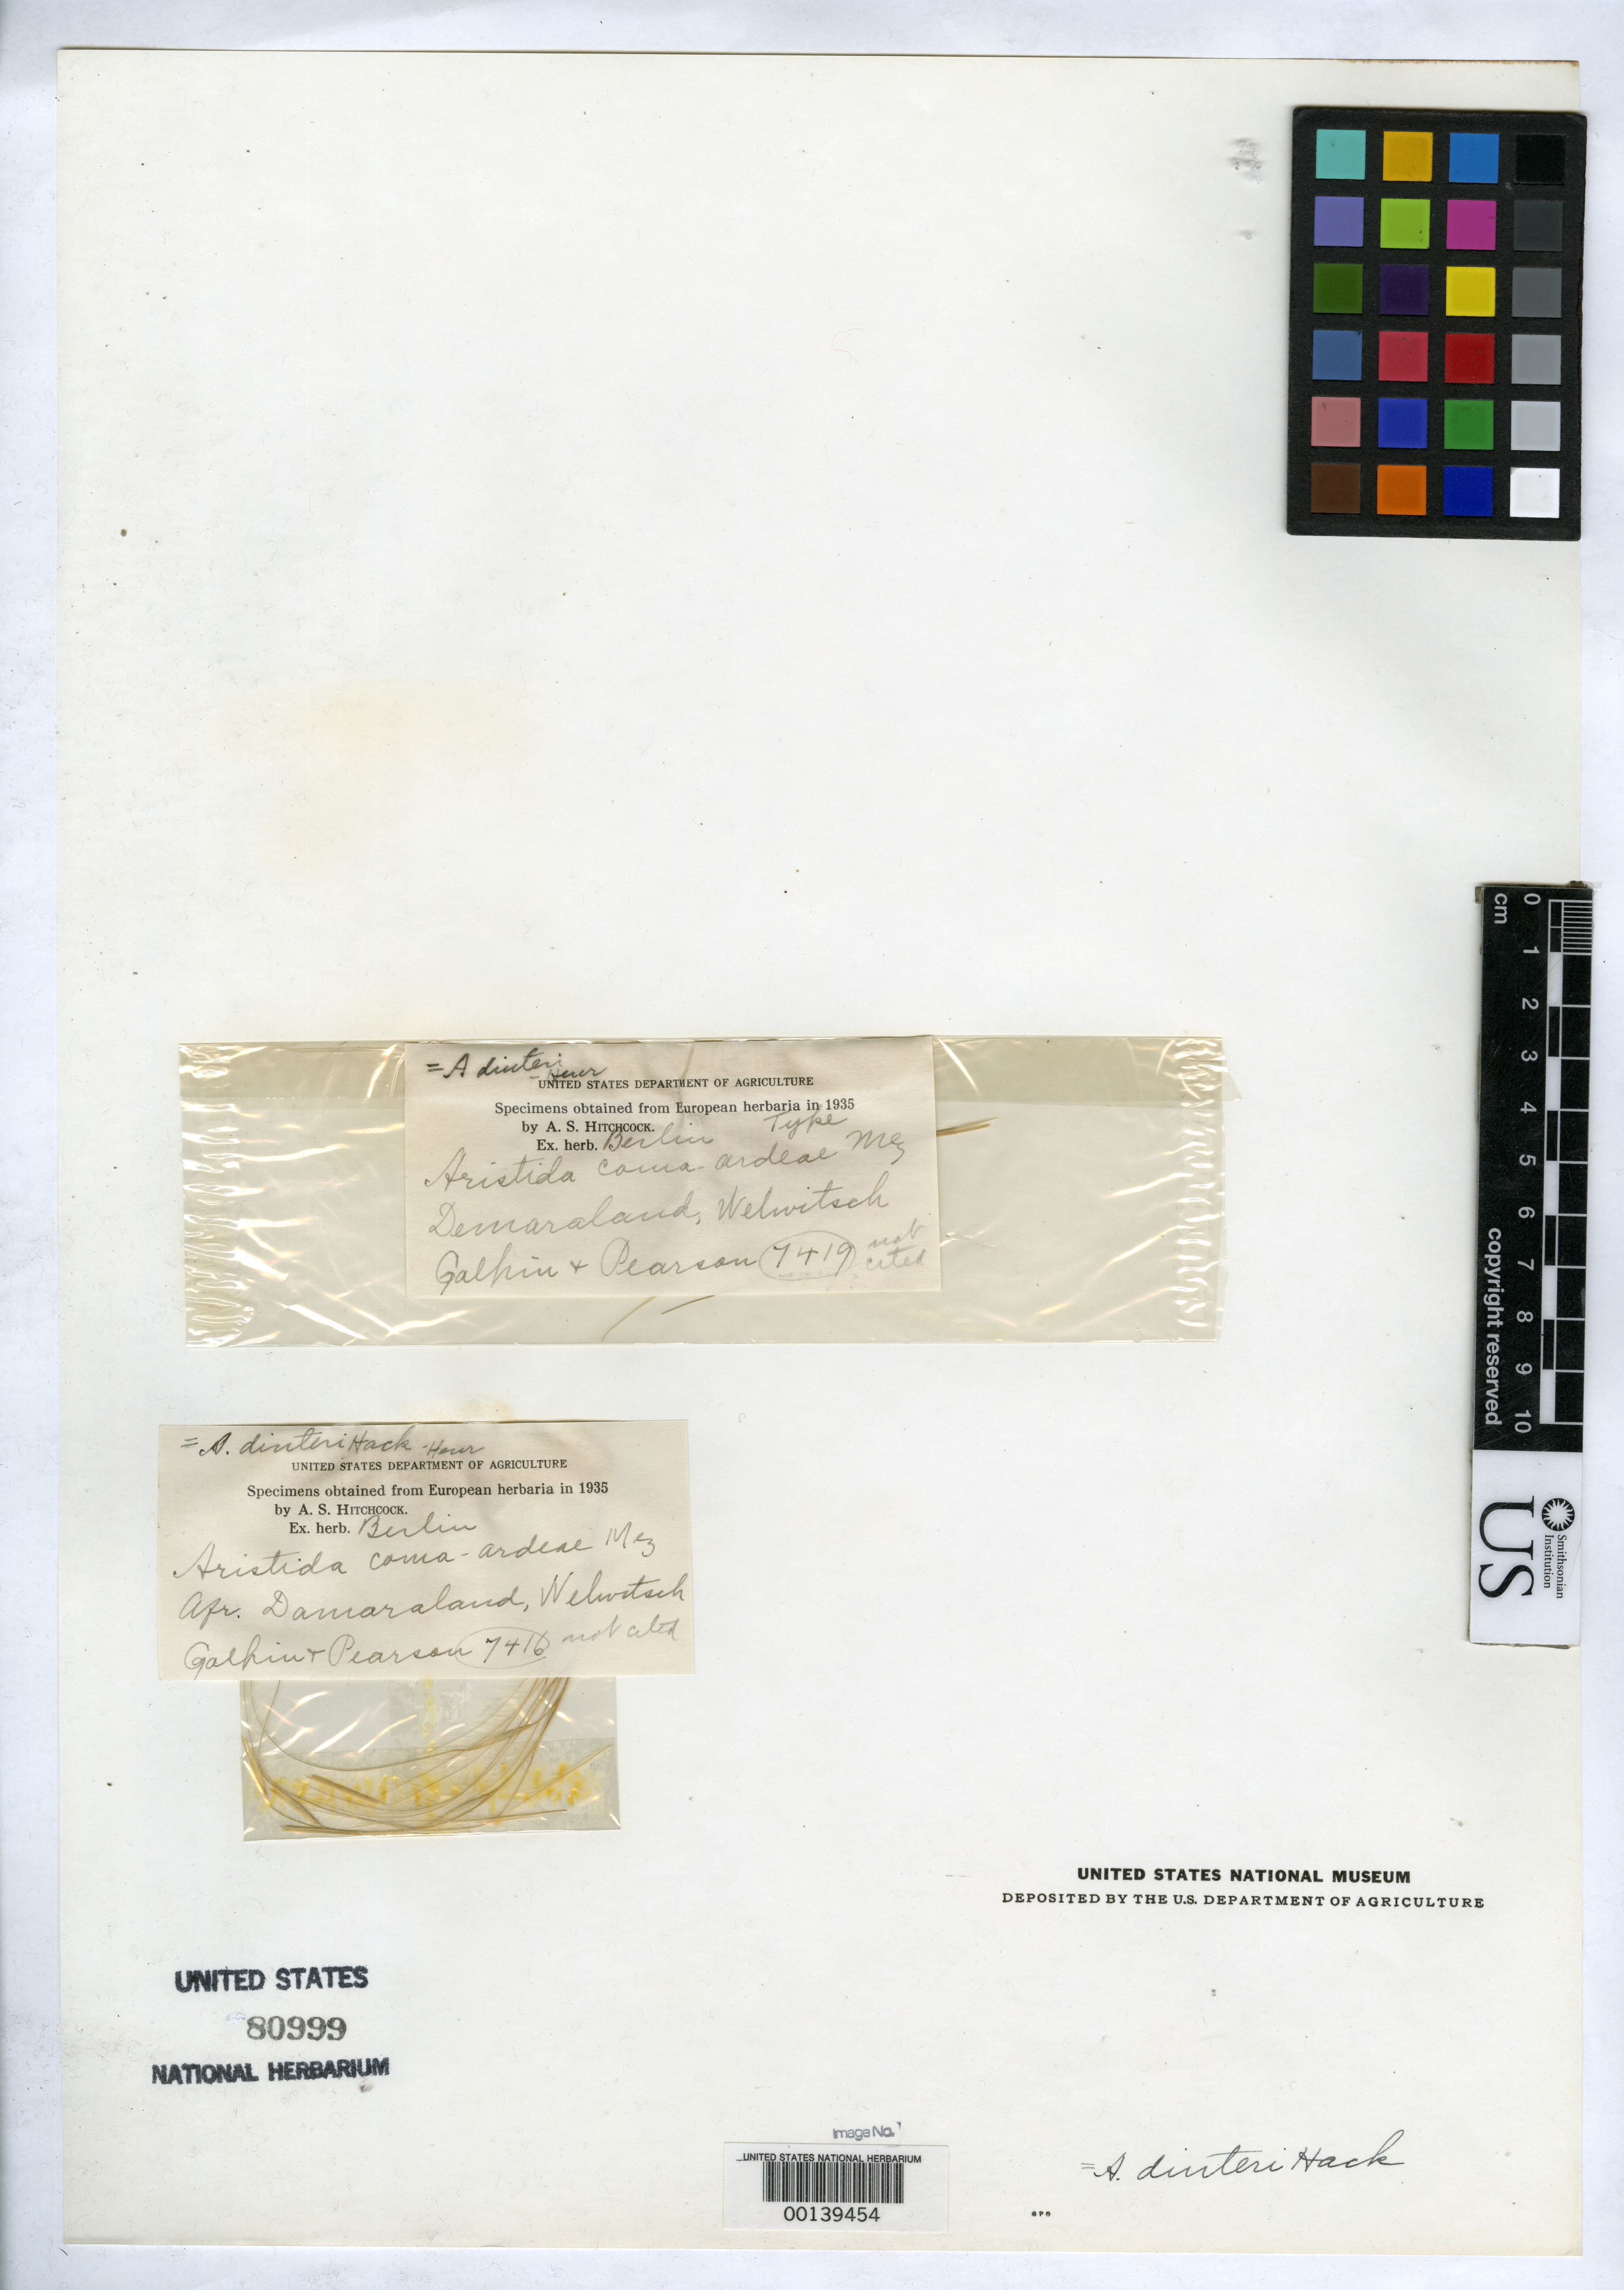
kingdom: Plantae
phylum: Tracheophyta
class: Liliopsida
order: Poales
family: Poaceae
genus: Aristida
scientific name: Aristida coma-ardeae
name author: Mez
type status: Type Fragment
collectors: E. Galpin & H. H. W. Pearson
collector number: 7416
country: Namibia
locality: Damaraland.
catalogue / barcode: US 80999